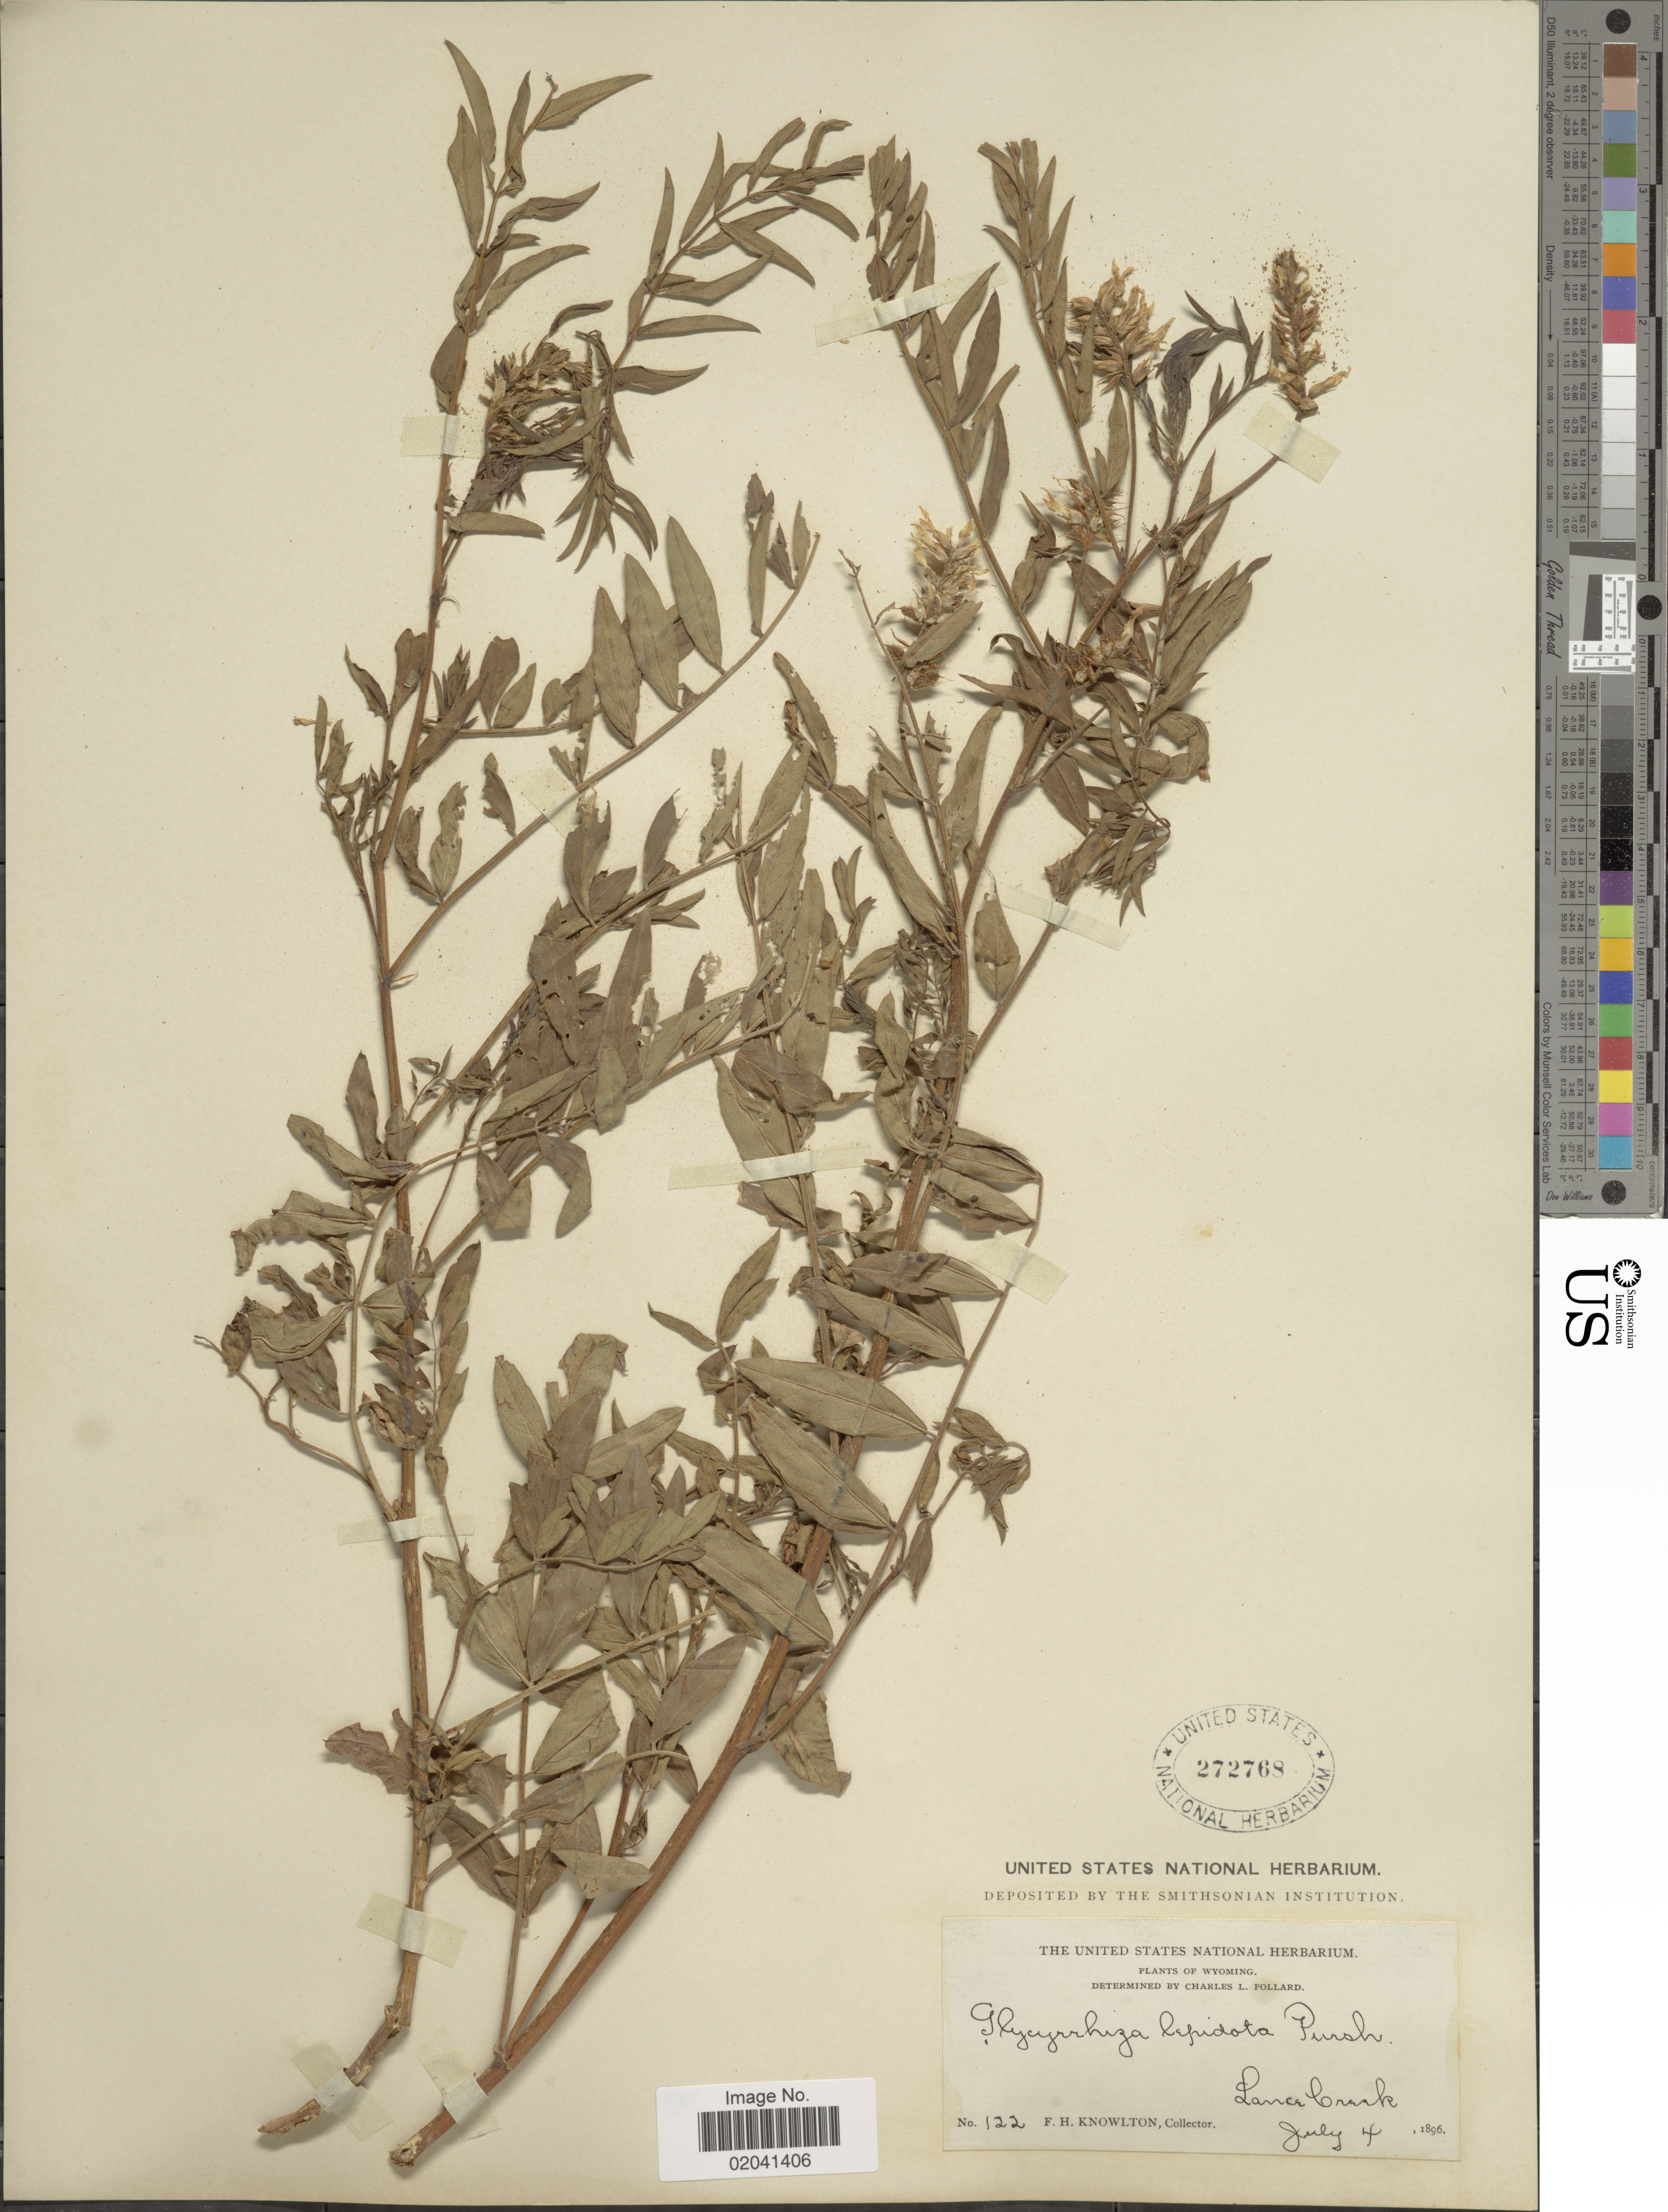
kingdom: Plantae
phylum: Tracheophyta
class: Magnoliopsida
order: Fabales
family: Fabaceae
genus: Glycyrrhiza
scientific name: Glycyrrhiza lepidota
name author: Pursh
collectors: F. H. Knowlton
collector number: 122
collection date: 1896-07-04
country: United States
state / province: Wyoming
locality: Lance Creek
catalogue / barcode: US 272768